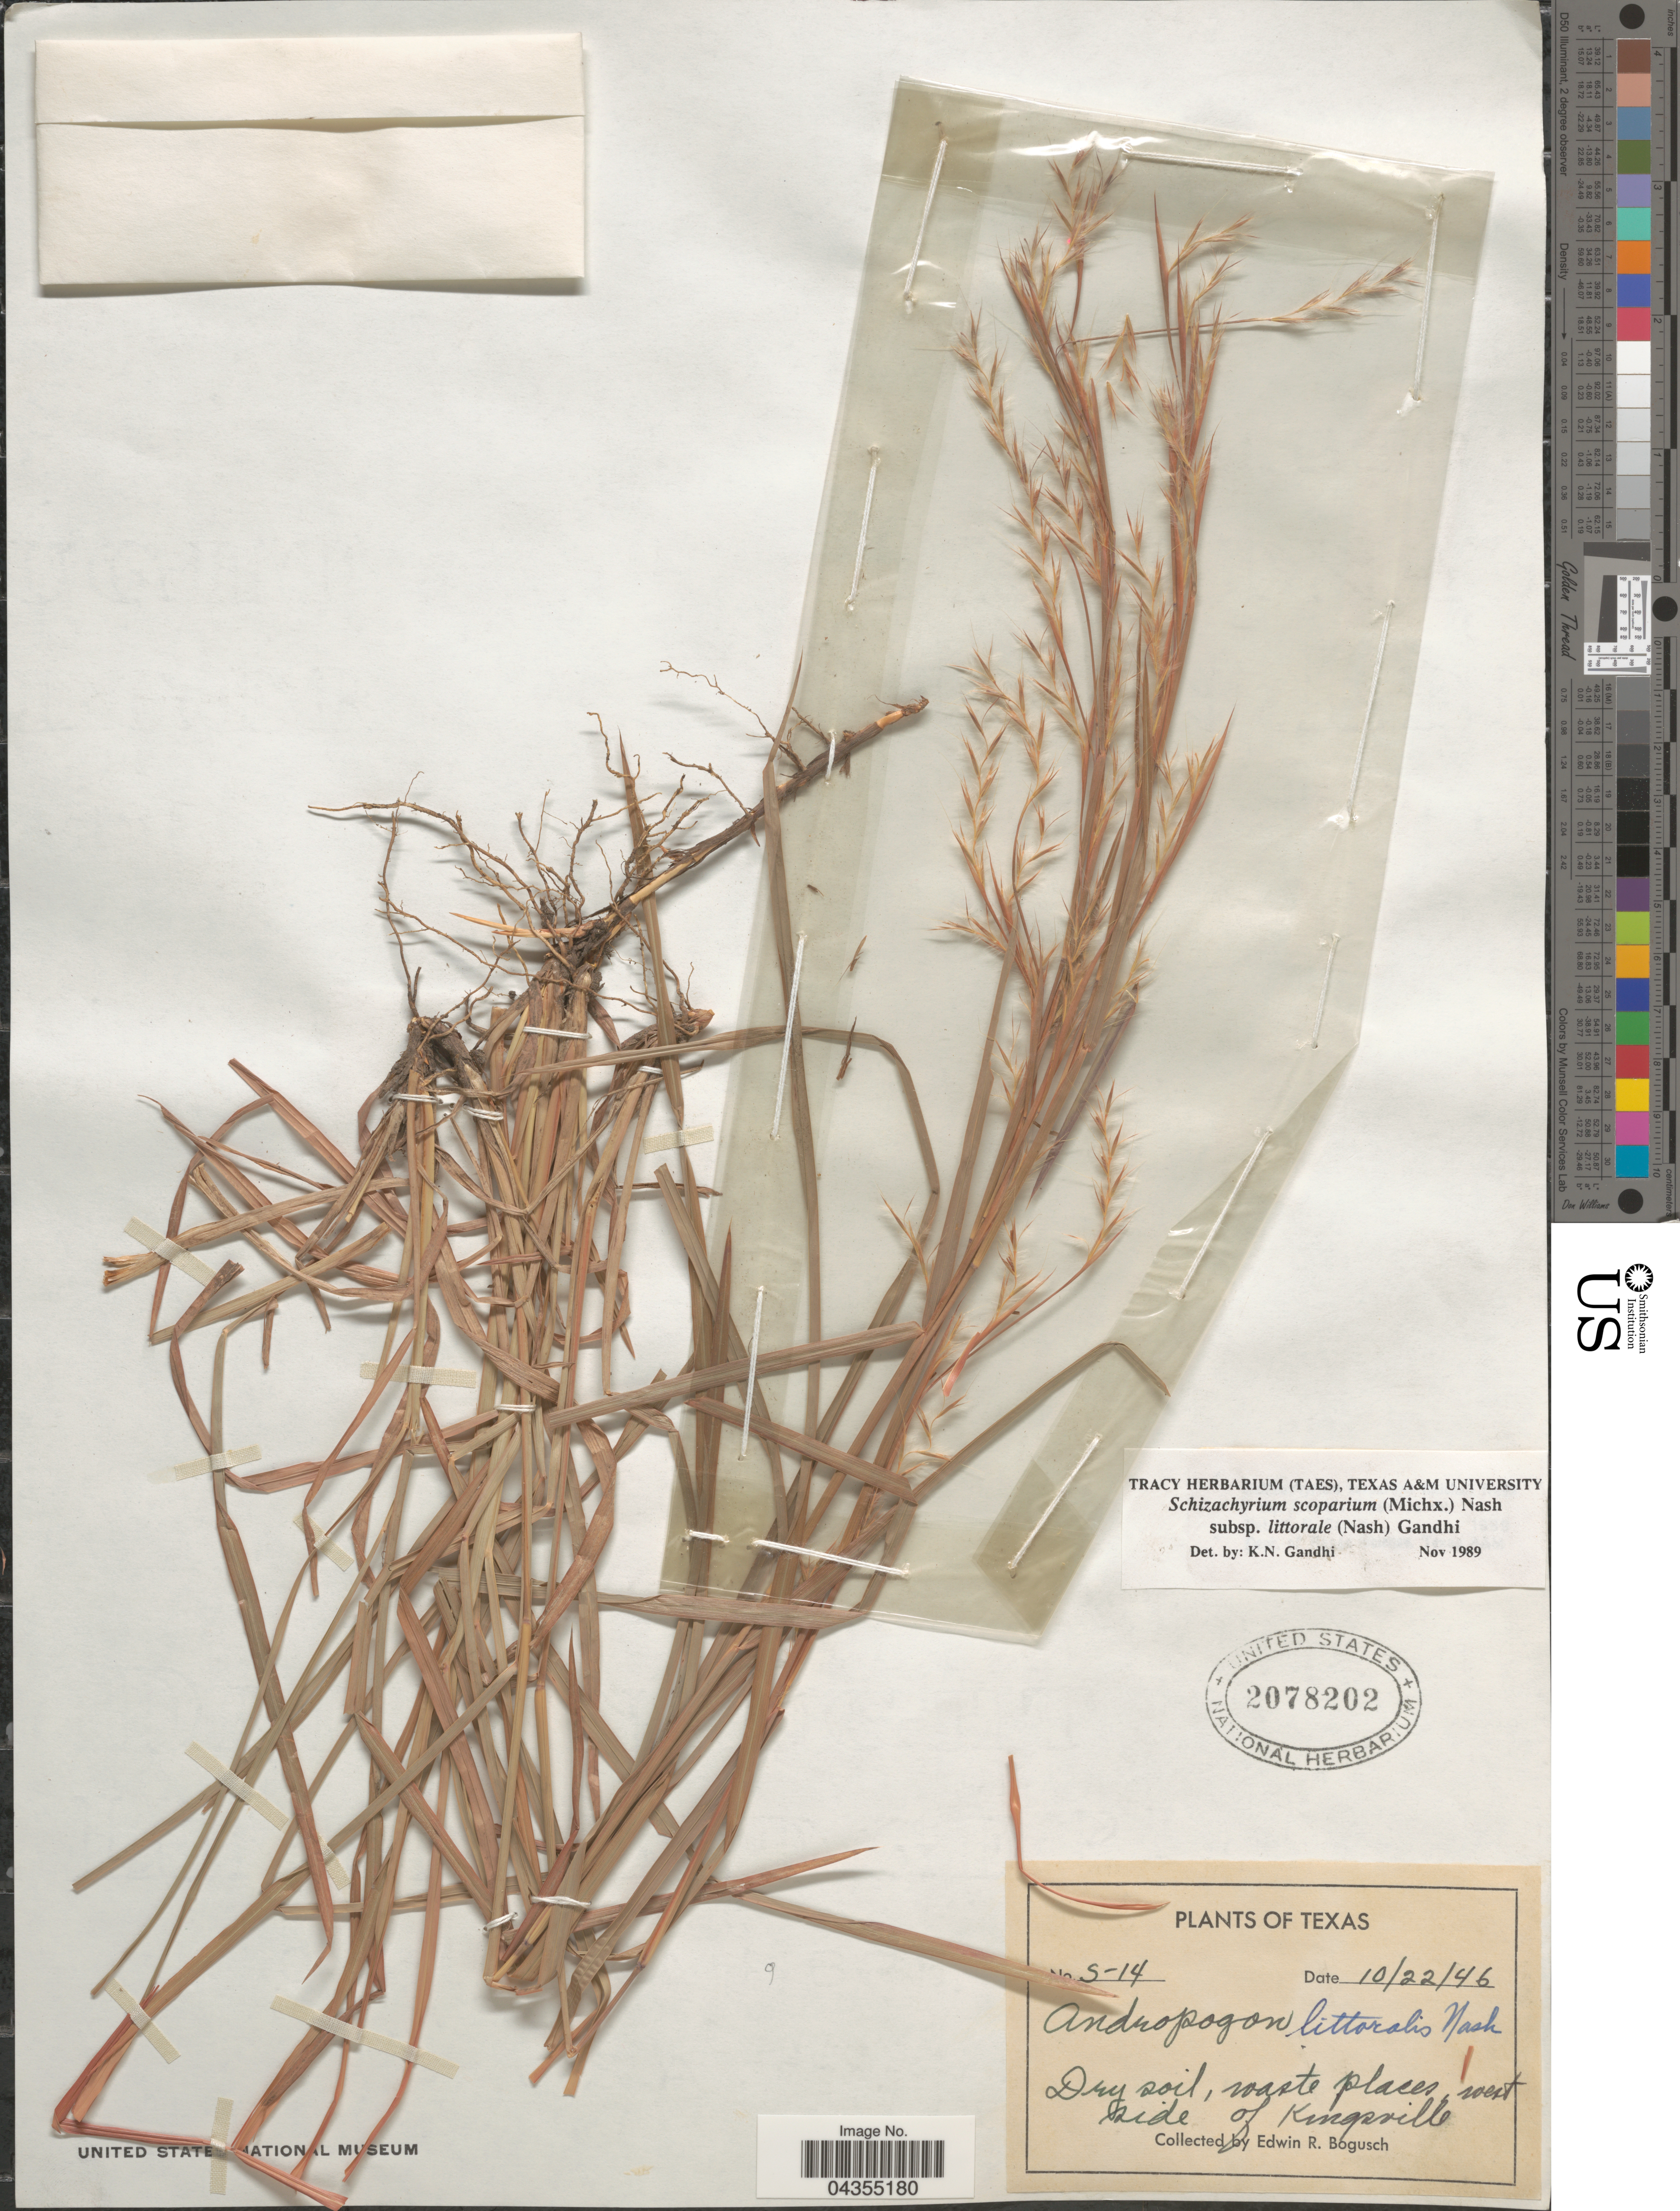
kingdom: Plantae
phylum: Tracheophyta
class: Liliopsida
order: Poales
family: Poaceae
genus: Schizachyrium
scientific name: Schizachyrium scoparium var. littorale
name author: (Nash) Gould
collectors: E. Bogusch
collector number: S-14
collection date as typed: Transcribed d/m/y: 22/10/46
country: United States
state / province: Texas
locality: Dry soil, waste places, west side of Kingsville.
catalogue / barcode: US 2078202